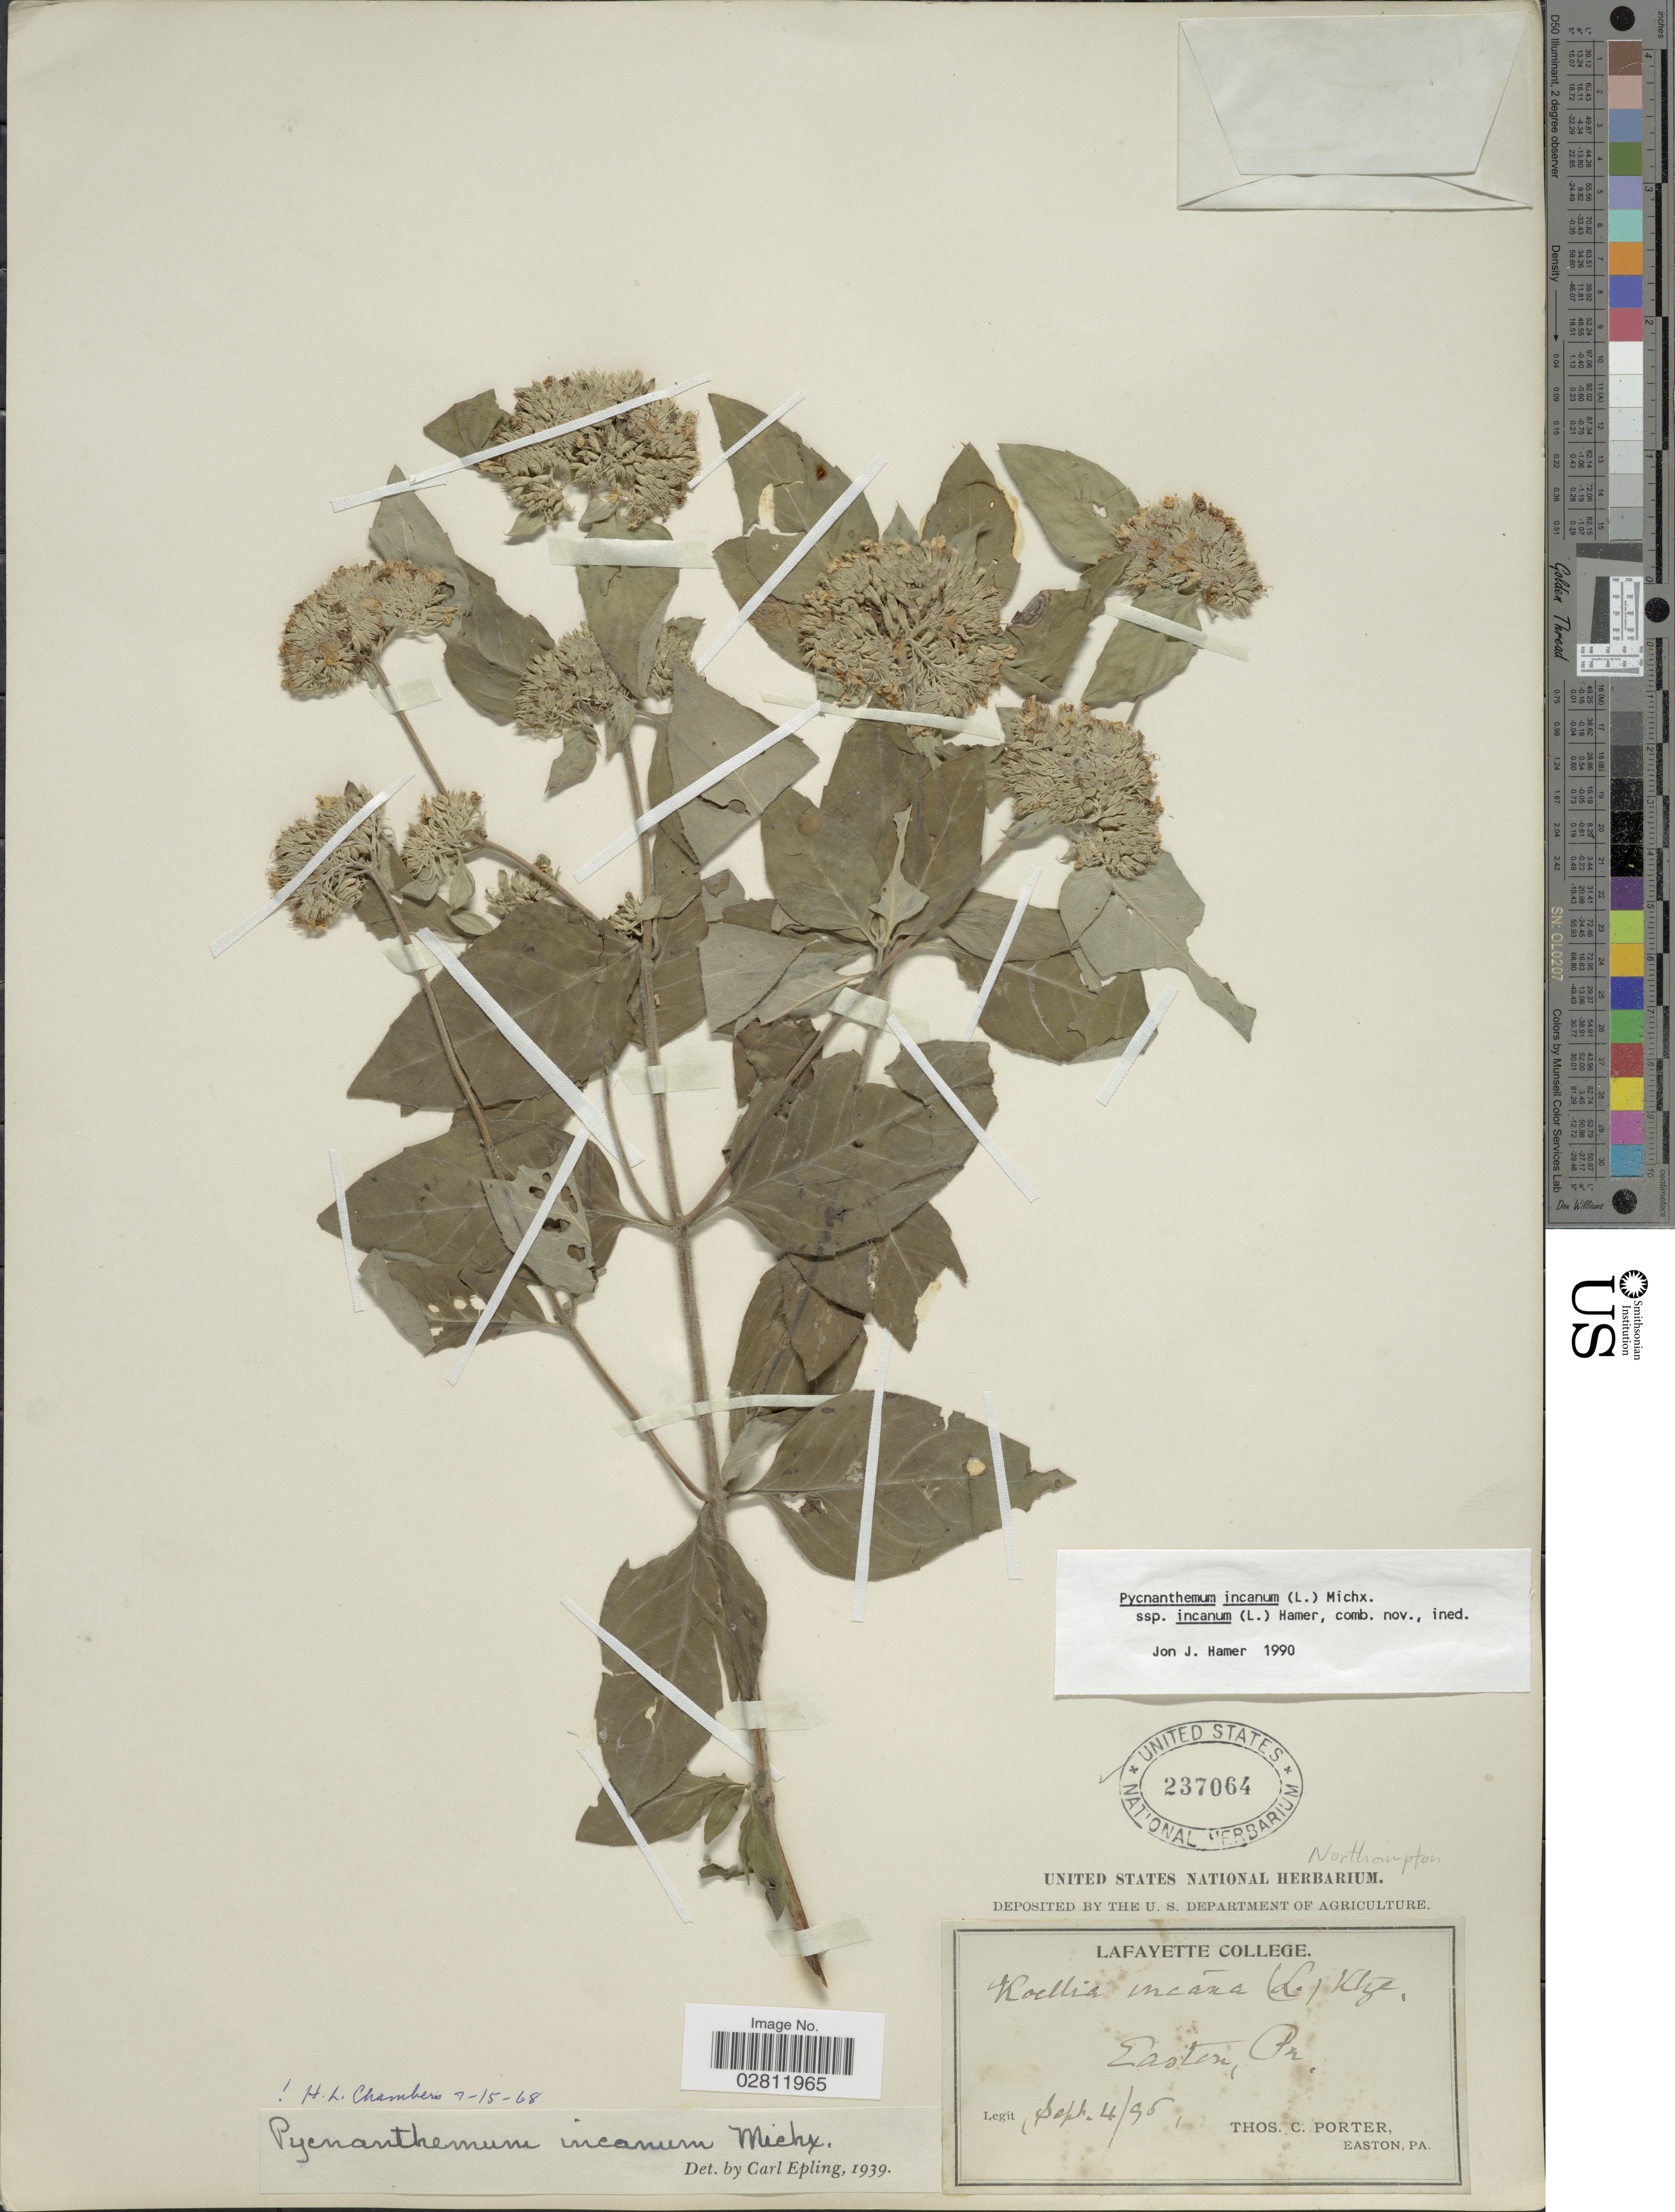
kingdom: Plantae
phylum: Tracheophyta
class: Magnoliopsida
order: Lamiales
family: Lamiaceae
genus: Pycnanthemum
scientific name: Pycnanthemum incanum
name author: (L.) Michx.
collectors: T. Porter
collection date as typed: Transcribed d/m/y: 4/9/95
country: United States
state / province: Pennsylvania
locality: Easton. Northampton.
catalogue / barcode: US 237064